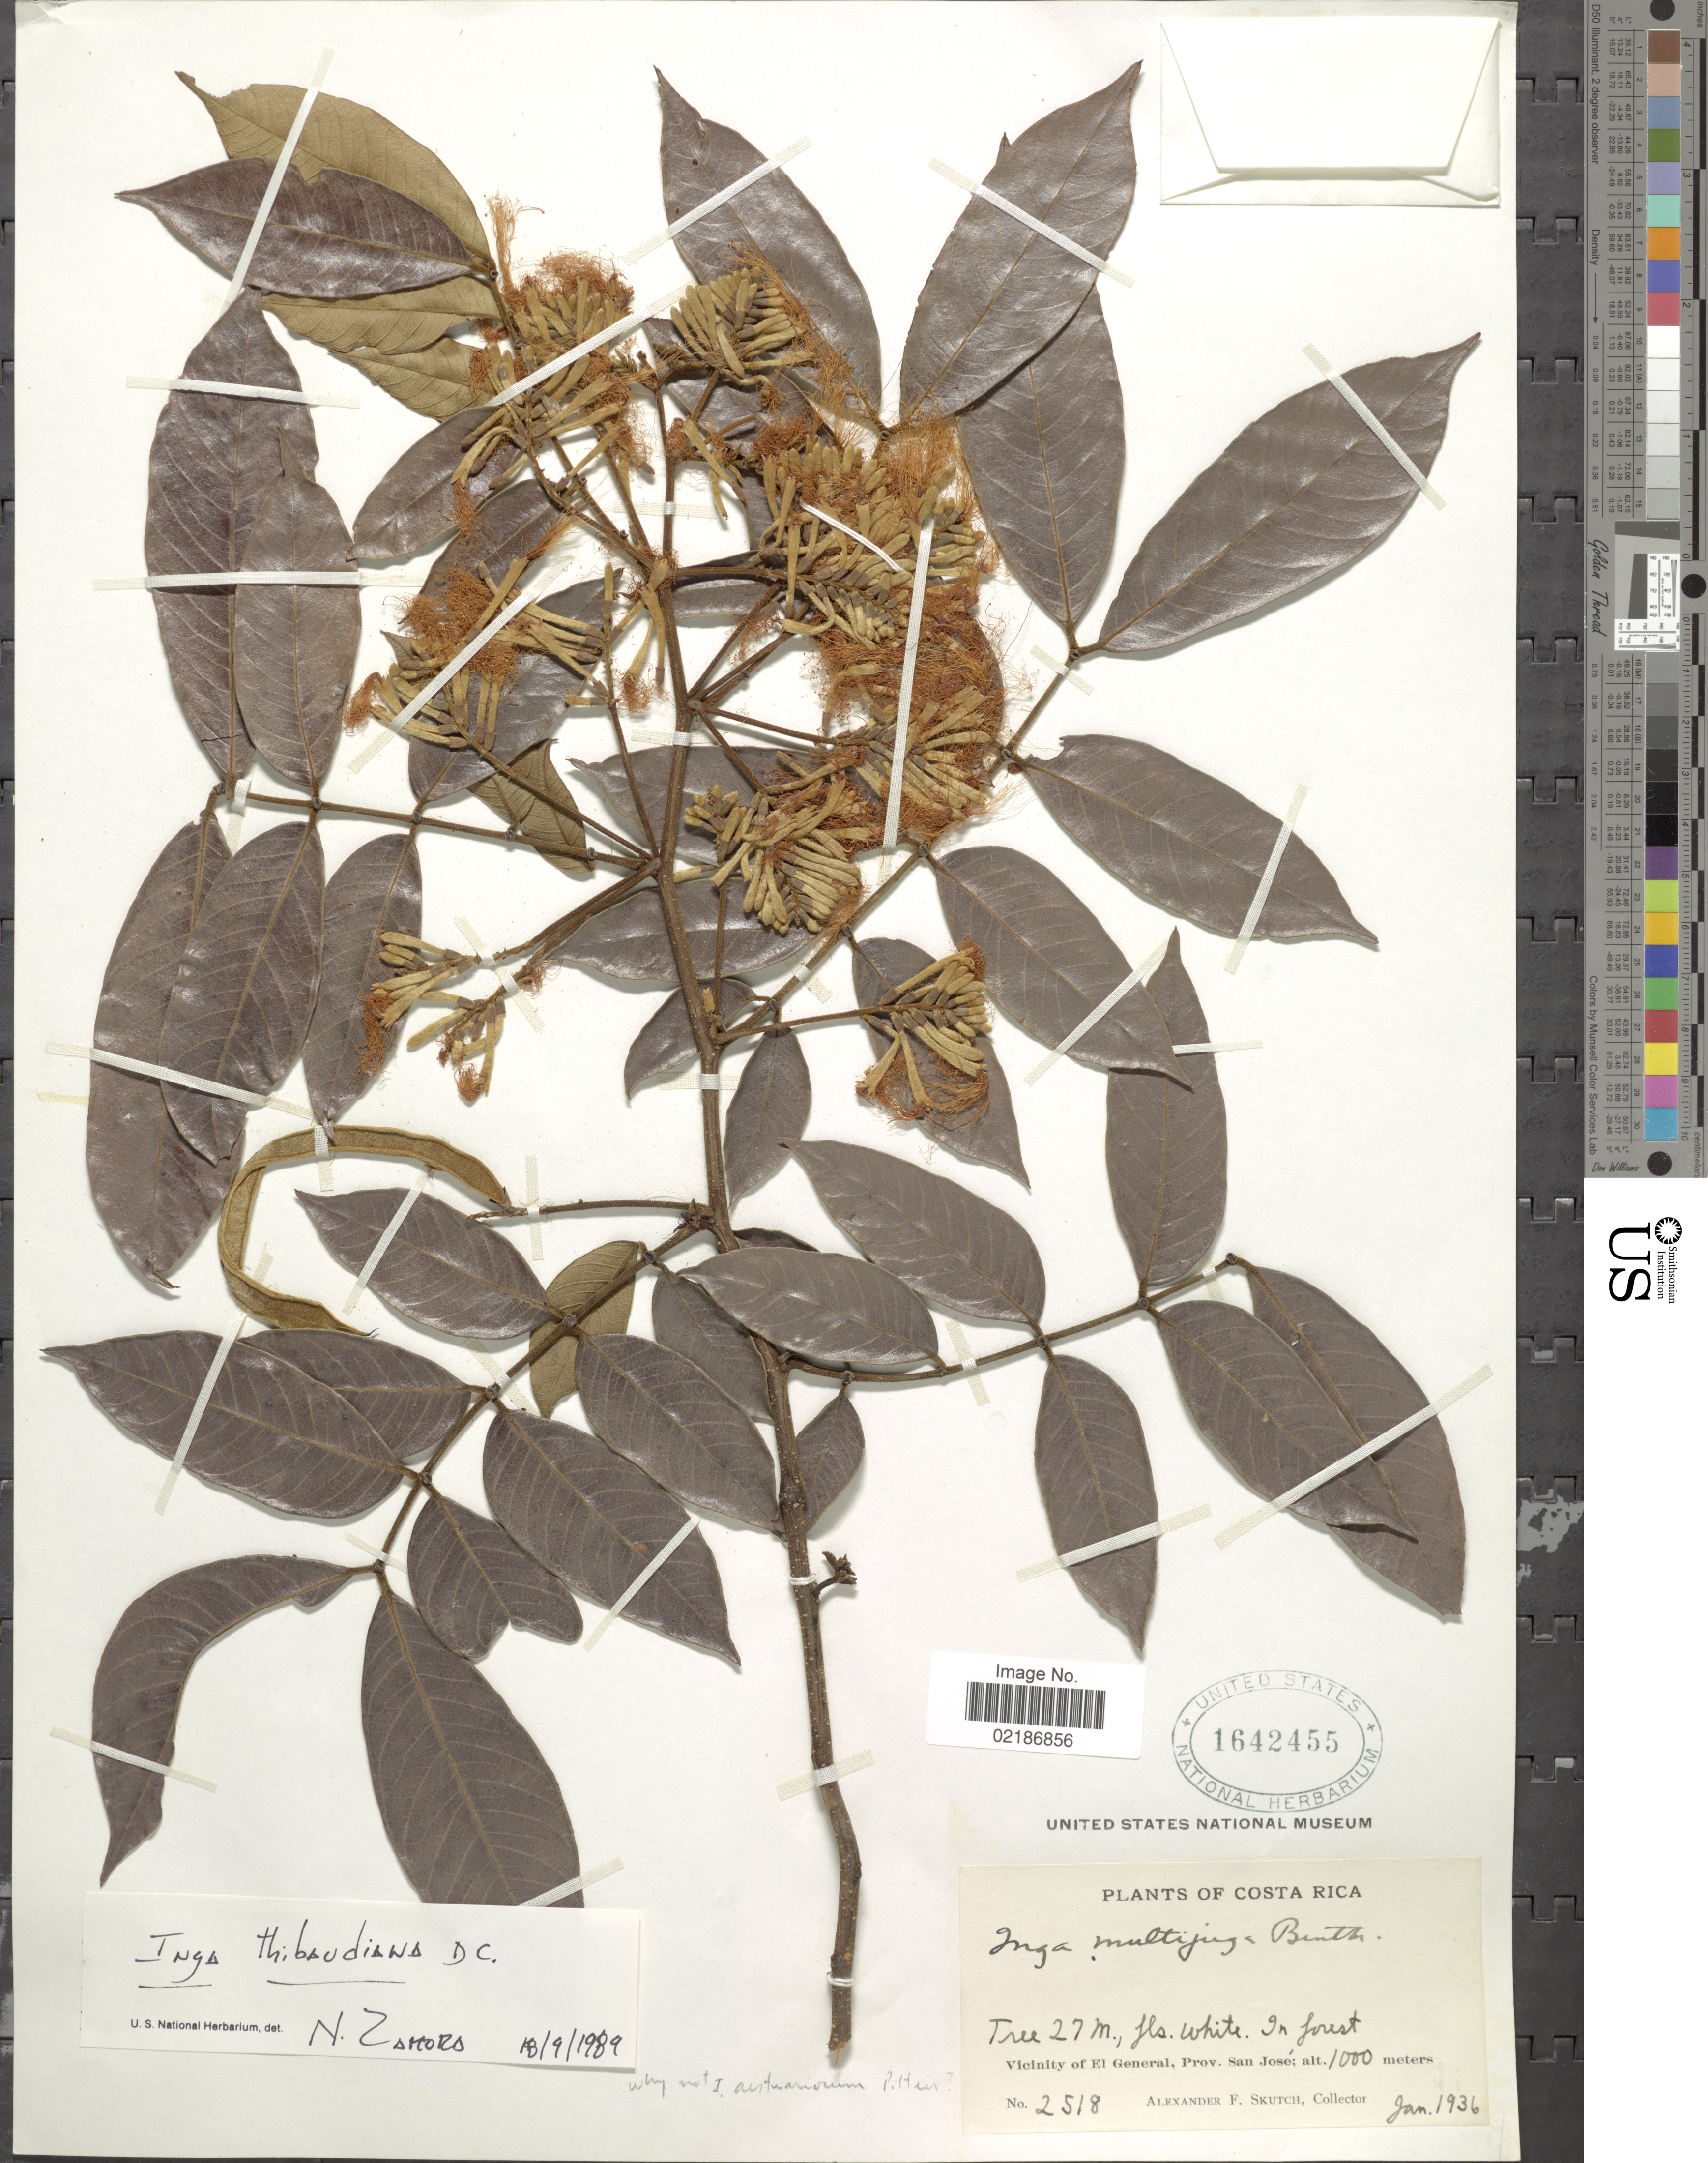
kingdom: Plantae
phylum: Tracheophyta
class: Magnoliopsida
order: Fabales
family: Fabaceae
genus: Inga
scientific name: Inga thibaudiana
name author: DC.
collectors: A. F. Skutch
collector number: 2518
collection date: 1936-01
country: Costa Rica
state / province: San José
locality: Vicinity of El General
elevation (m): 1000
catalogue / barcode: US 1642455